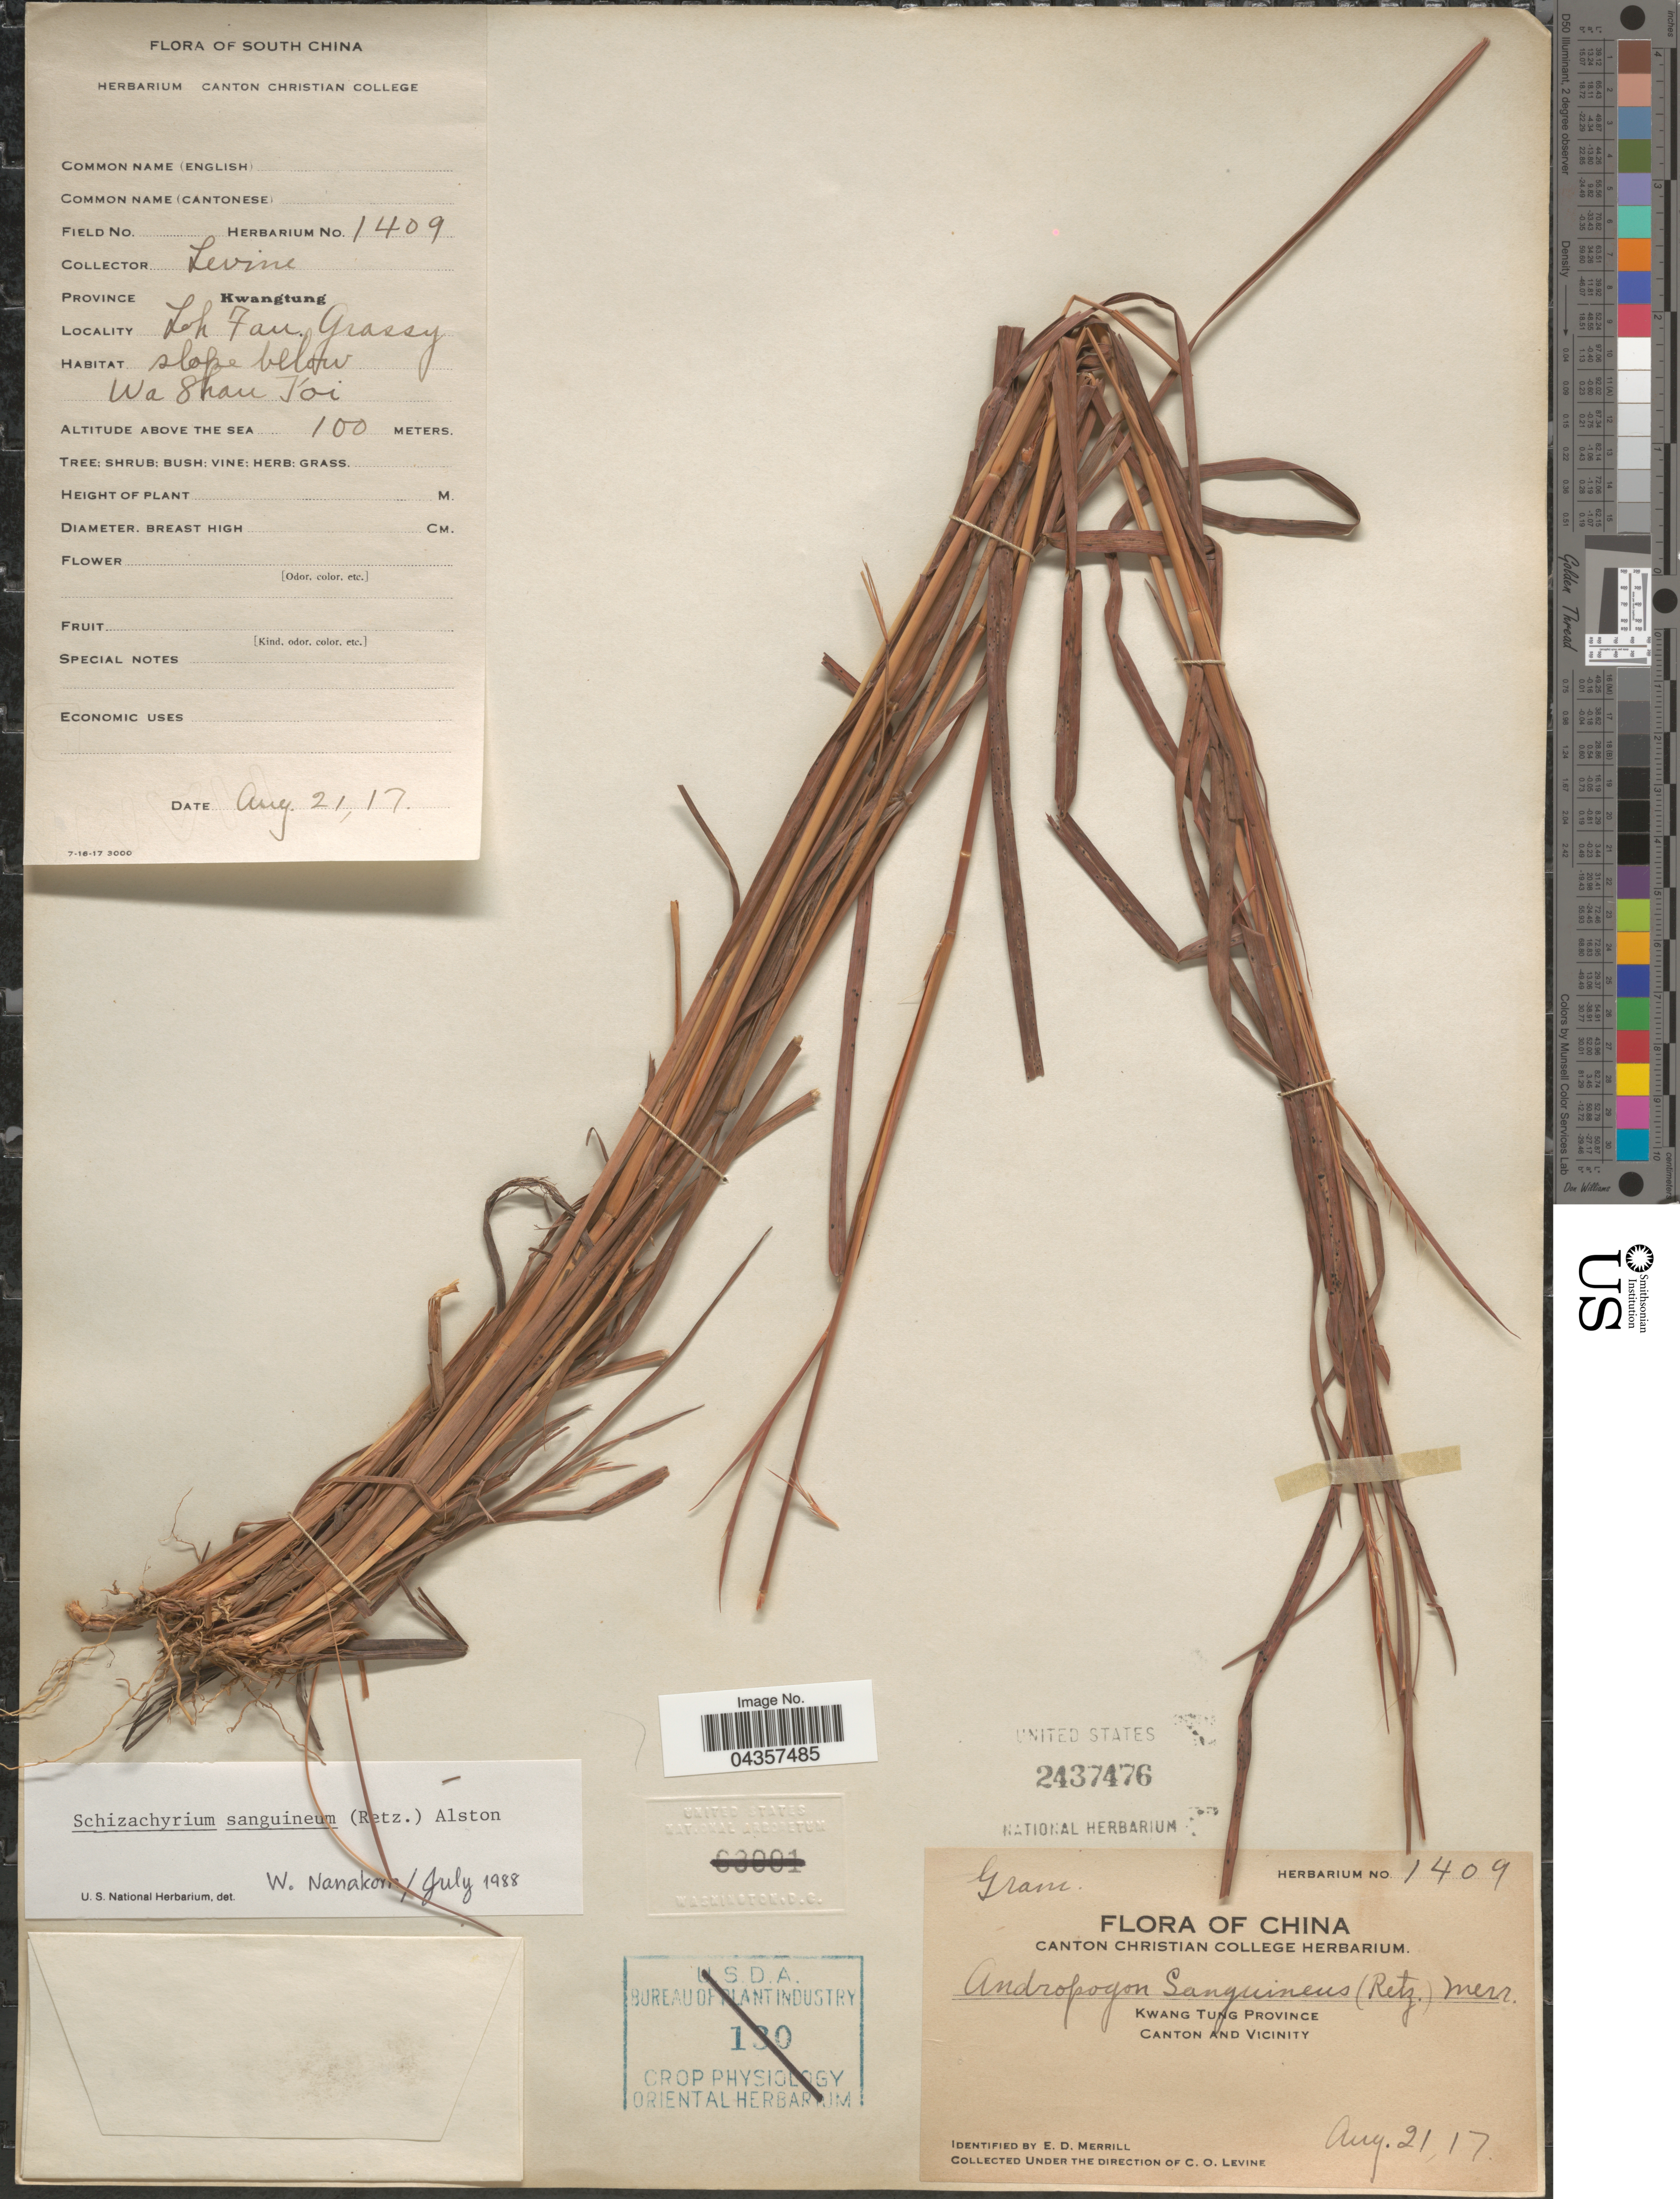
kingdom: Plantae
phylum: Tracheophyta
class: Liliopsida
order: Poales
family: Poaceae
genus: Schizachyrium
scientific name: Schizachyrium sanguineum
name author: (Retz.) Alston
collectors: C. O. Levine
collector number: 1409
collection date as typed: Transcribed d/m/y: 21/8/17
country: China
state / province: Guangdong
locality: Kwang Tung Province. Canton and Vicinity. Loh Fau Grassy slope below Wa Shau I'oi.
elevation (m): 100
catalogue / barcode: US 2437476